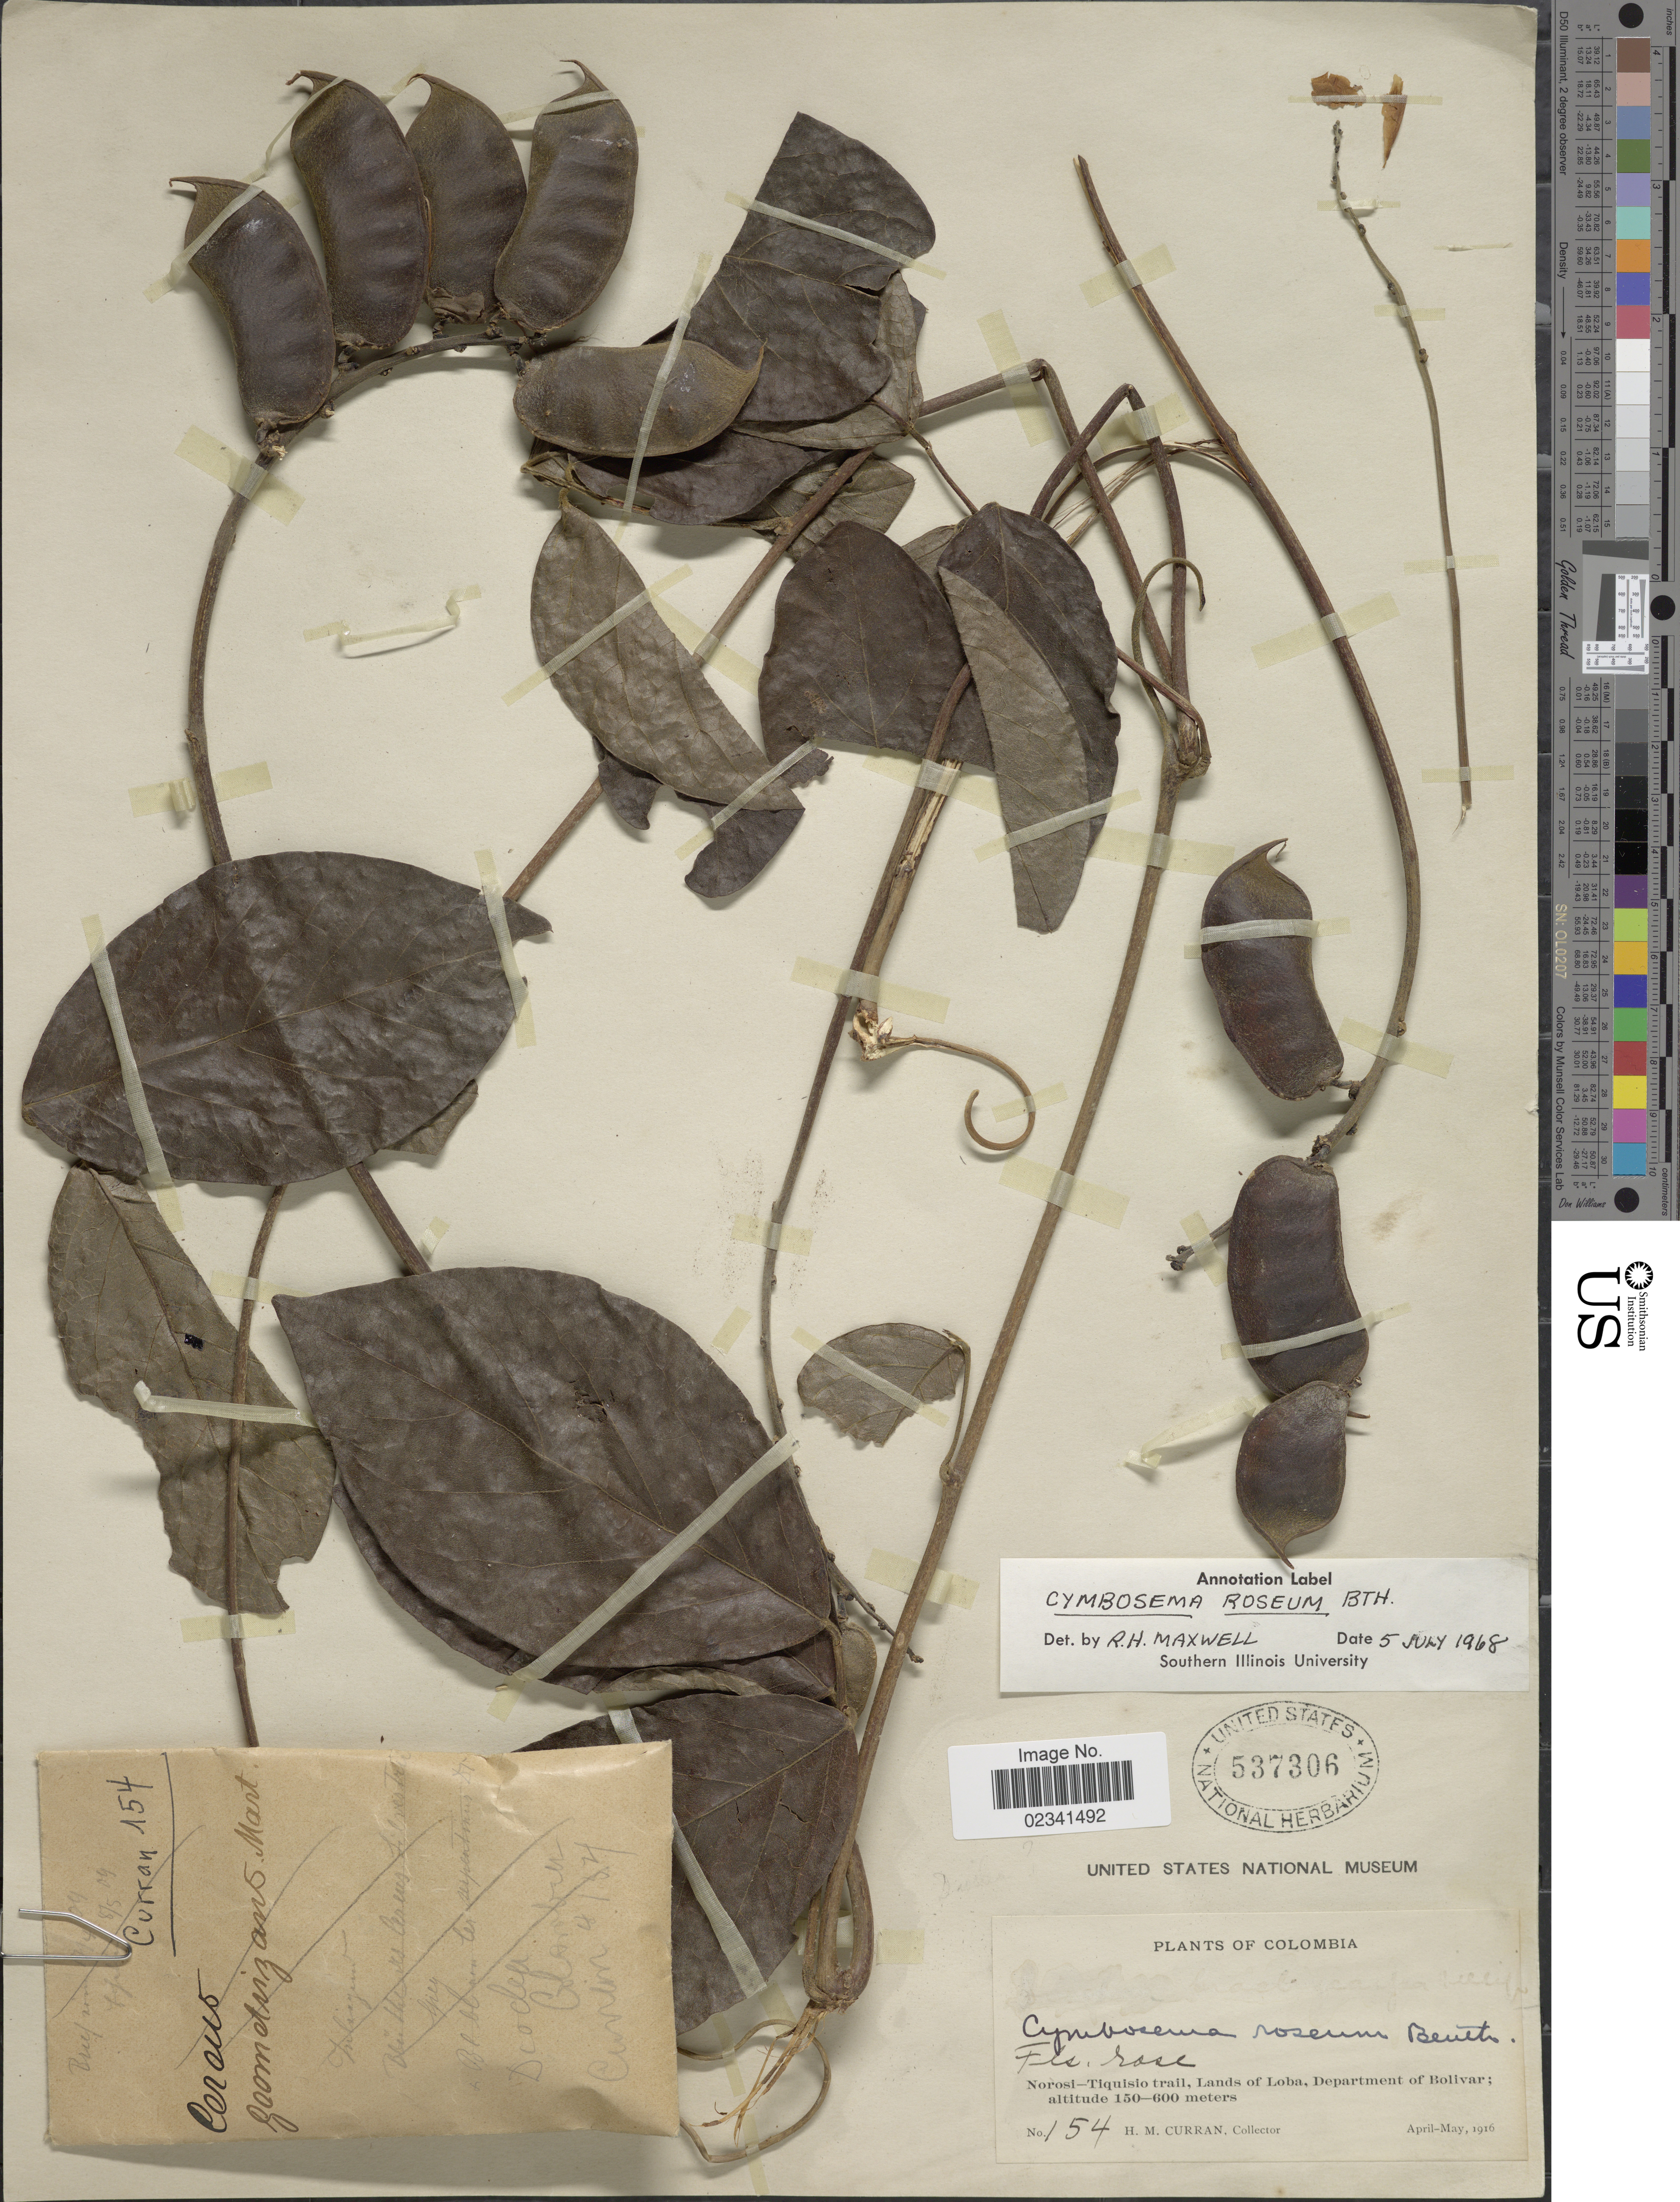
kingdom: Plantae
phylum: Tracheophyta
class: Magnoliopsida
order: Fabales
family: Fabaceae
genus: Cymbosema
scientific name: Cymbosema roseum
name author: Benth.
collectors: H. M. Curran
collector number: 154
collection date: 1916-04/1916-05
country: Colombia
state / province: Bolívar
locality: Norosi-Tiquisio trail, Lands of Loba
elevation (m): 150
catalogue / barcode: US 537306